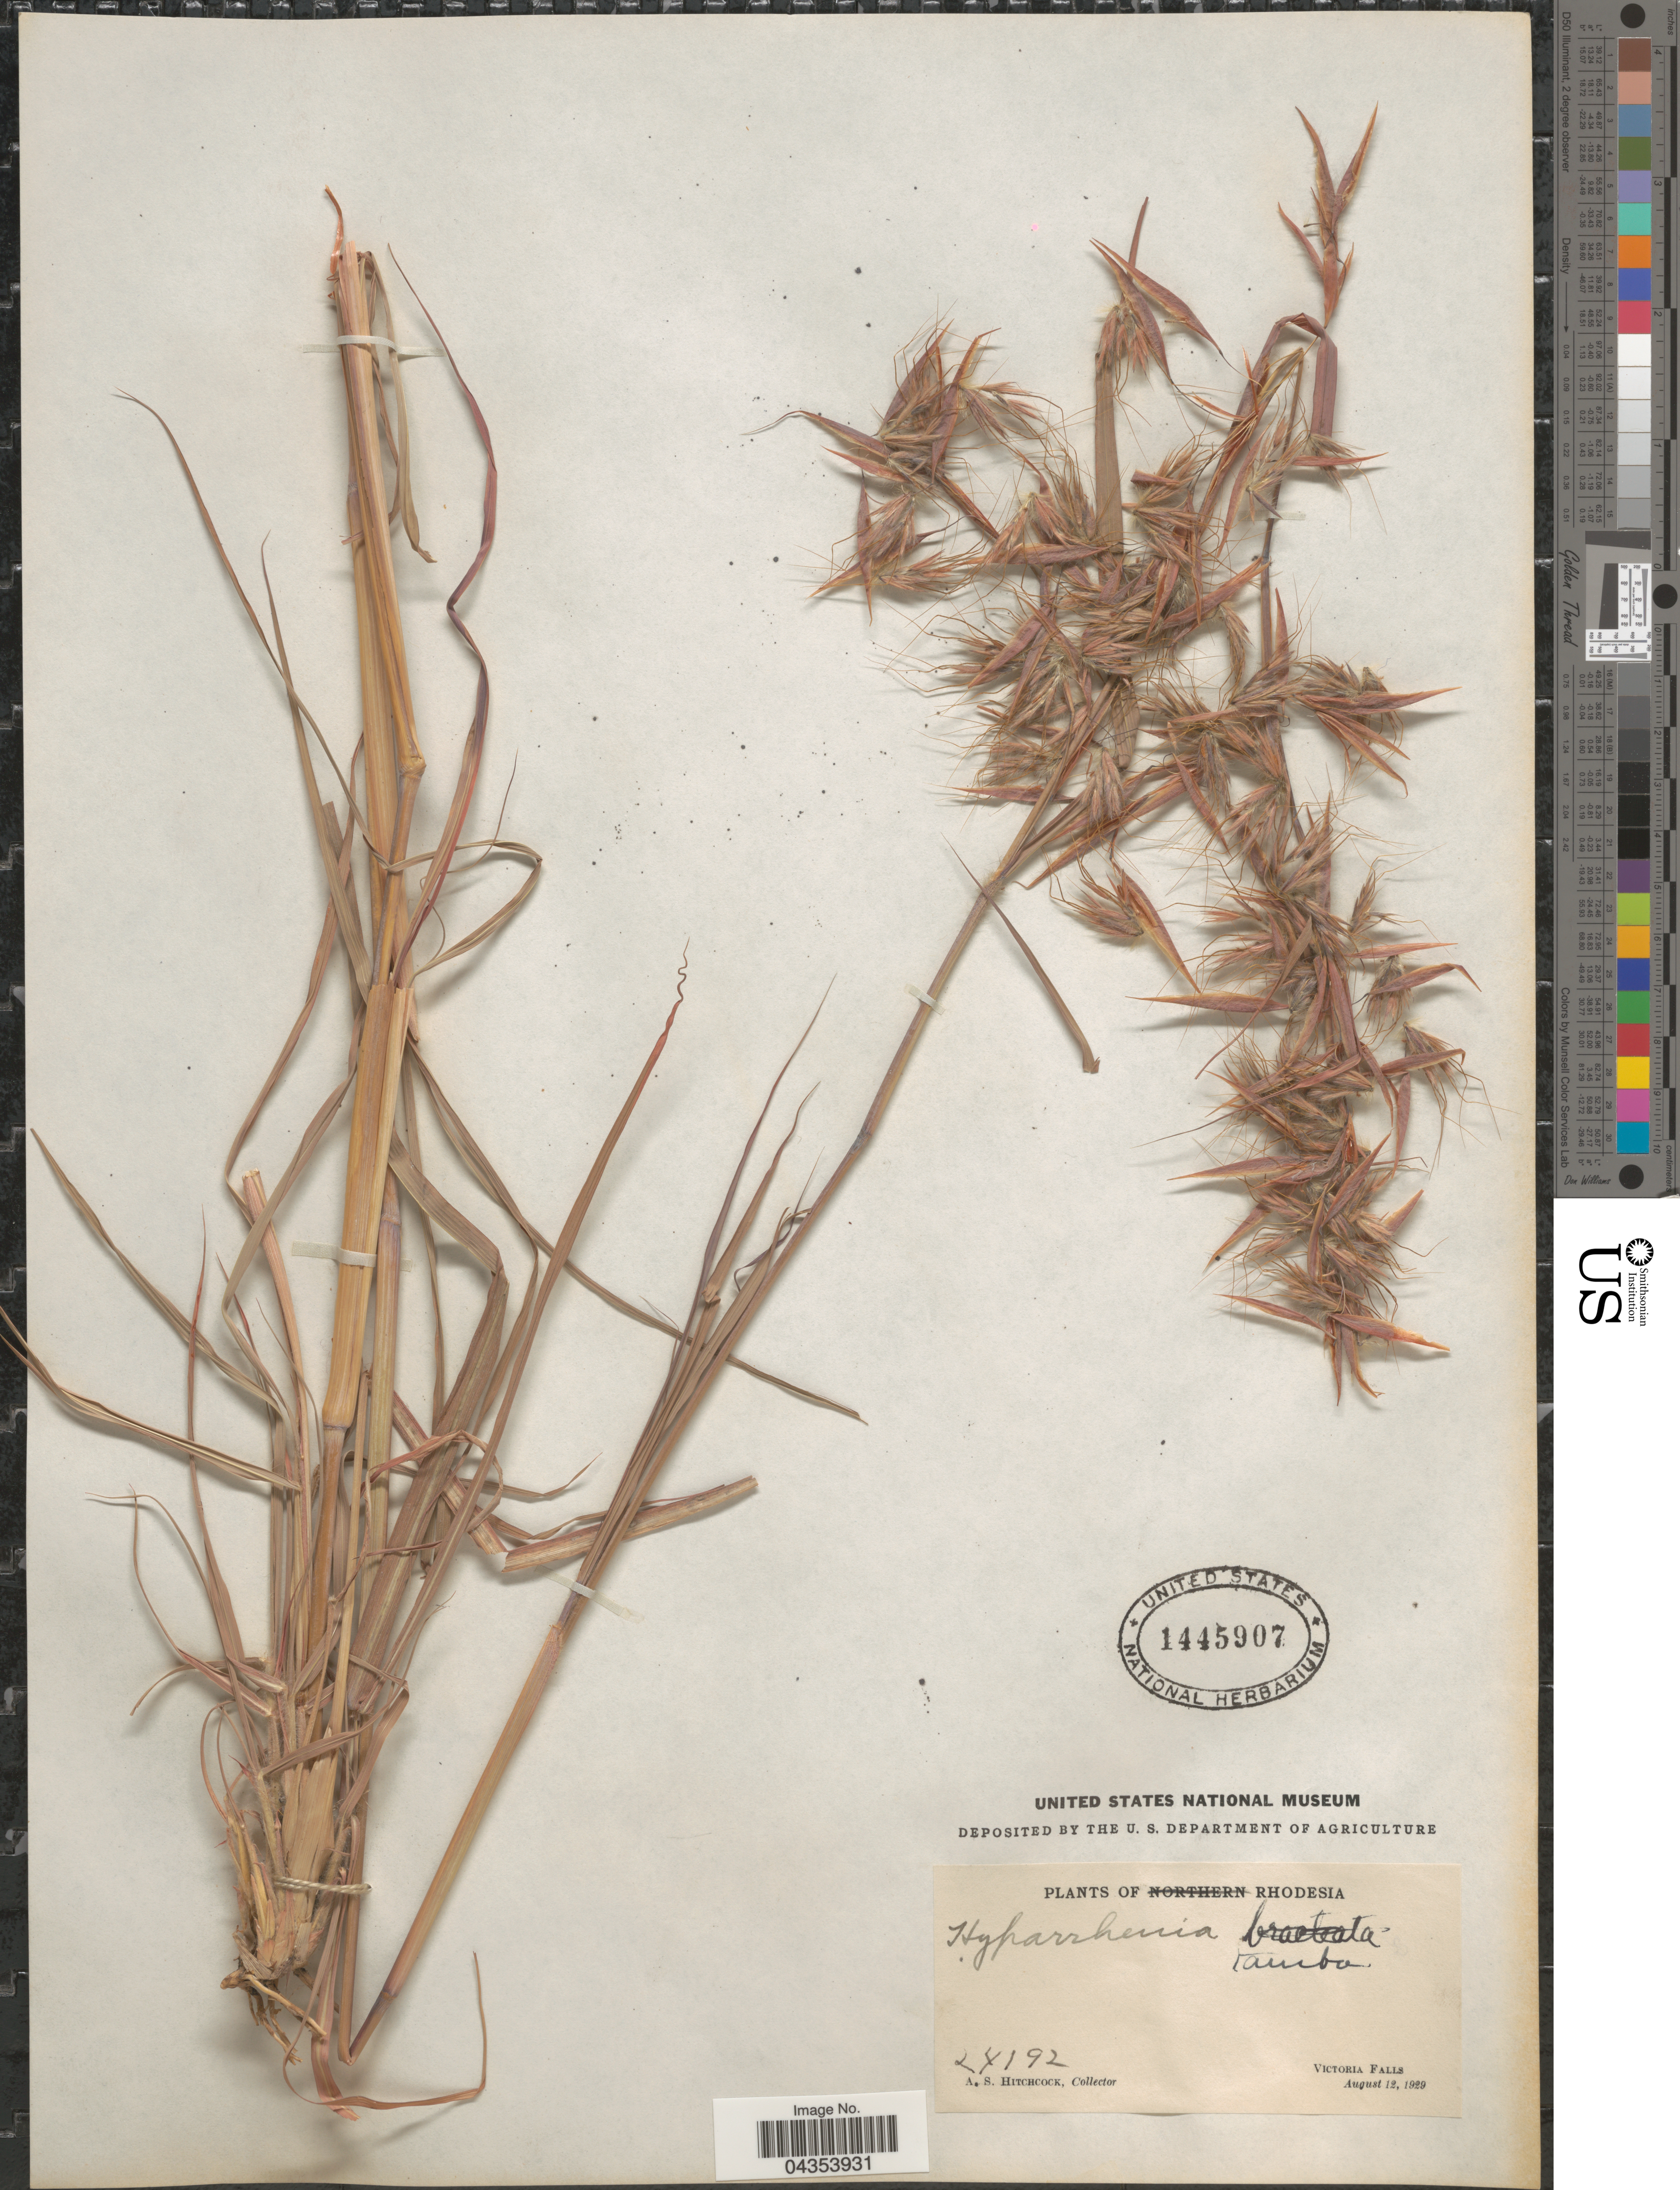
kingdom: Plantae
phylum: Tracheophyta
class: Liliopsida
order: Poales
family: Poaceae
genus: Hyparrhenia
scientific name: Hyparrhenia tamba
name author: (Hochst. ex Steud.) Andersson ex Stapf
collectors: A. S. Hitchcock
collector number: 24192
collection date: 1929-08-12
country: Zimbabwe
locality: Victoria Falls.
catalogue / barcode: US 1445907